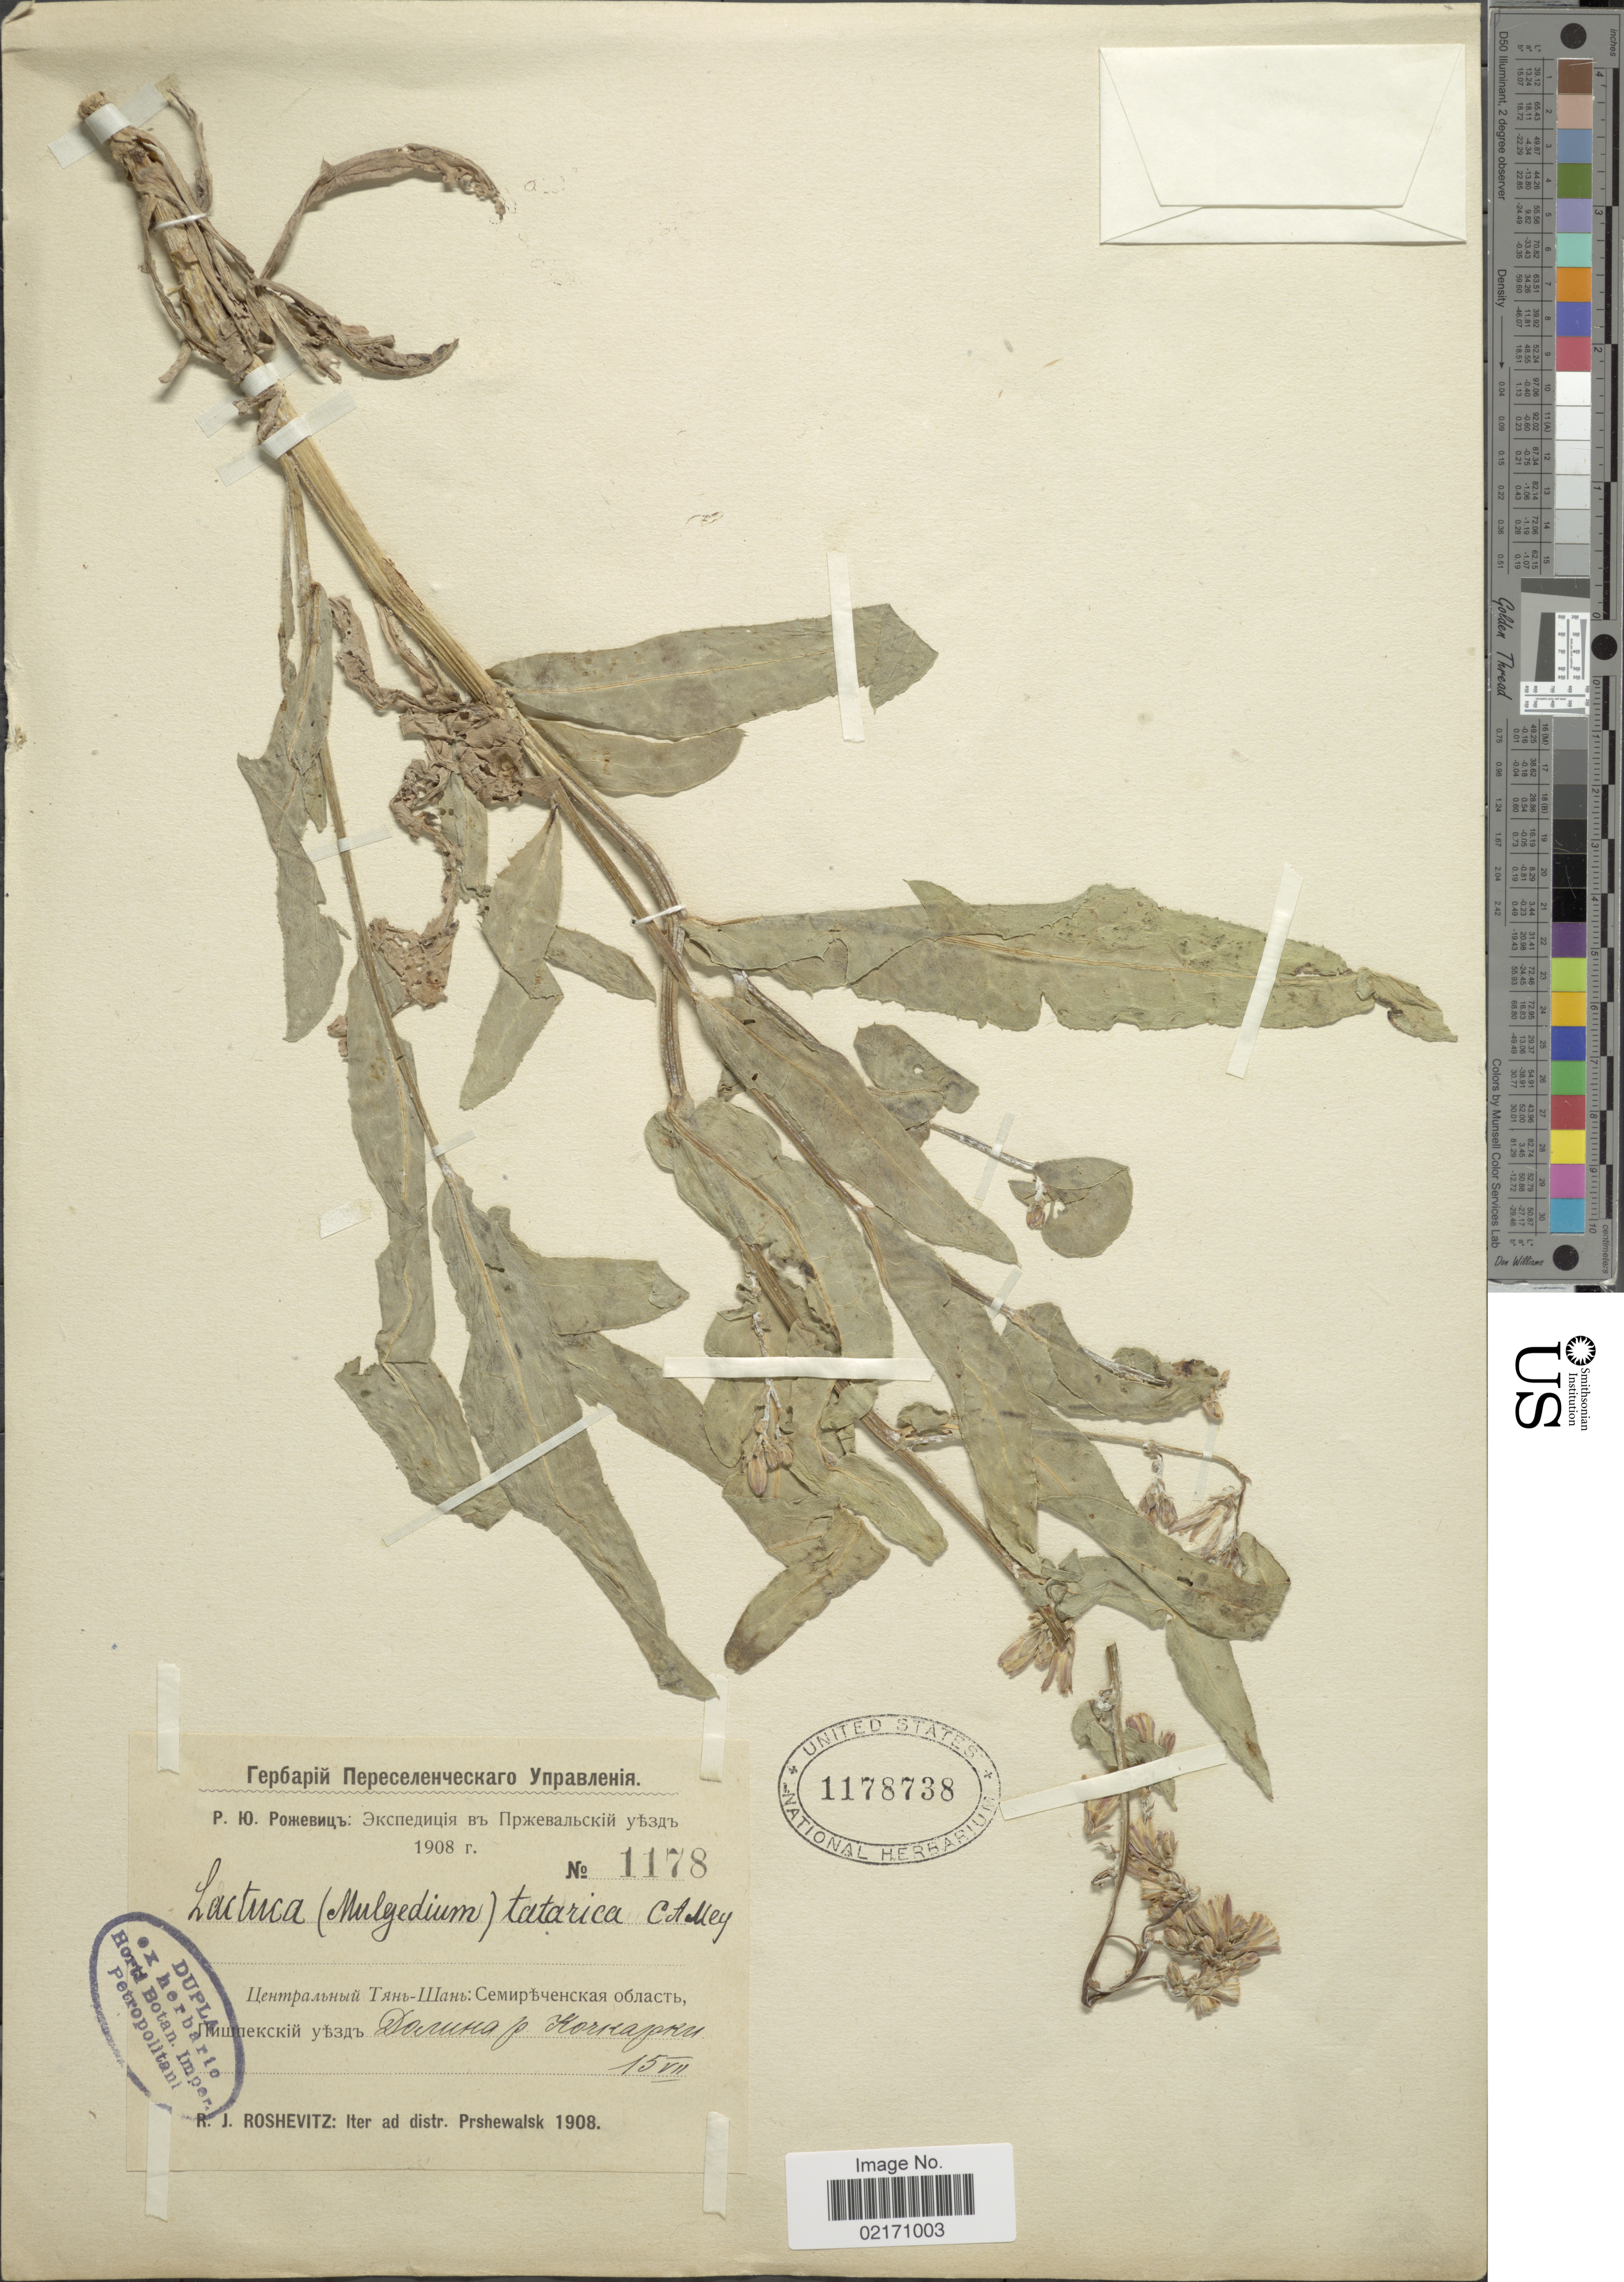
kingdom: Plantae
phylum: Tracheophyta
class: Magnoliopsida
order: Asterales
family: Asteraceae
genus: Mulgedium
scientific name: Mulgedium tataricum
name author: (L.) DC.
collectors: R. J. Roshevitz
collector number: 1178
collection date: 1908-07-15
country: Kyrgyzstan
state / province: Ysyk-Kol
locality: Distr. Prshewalsk, [Foreign script]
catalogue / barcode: US 1178738